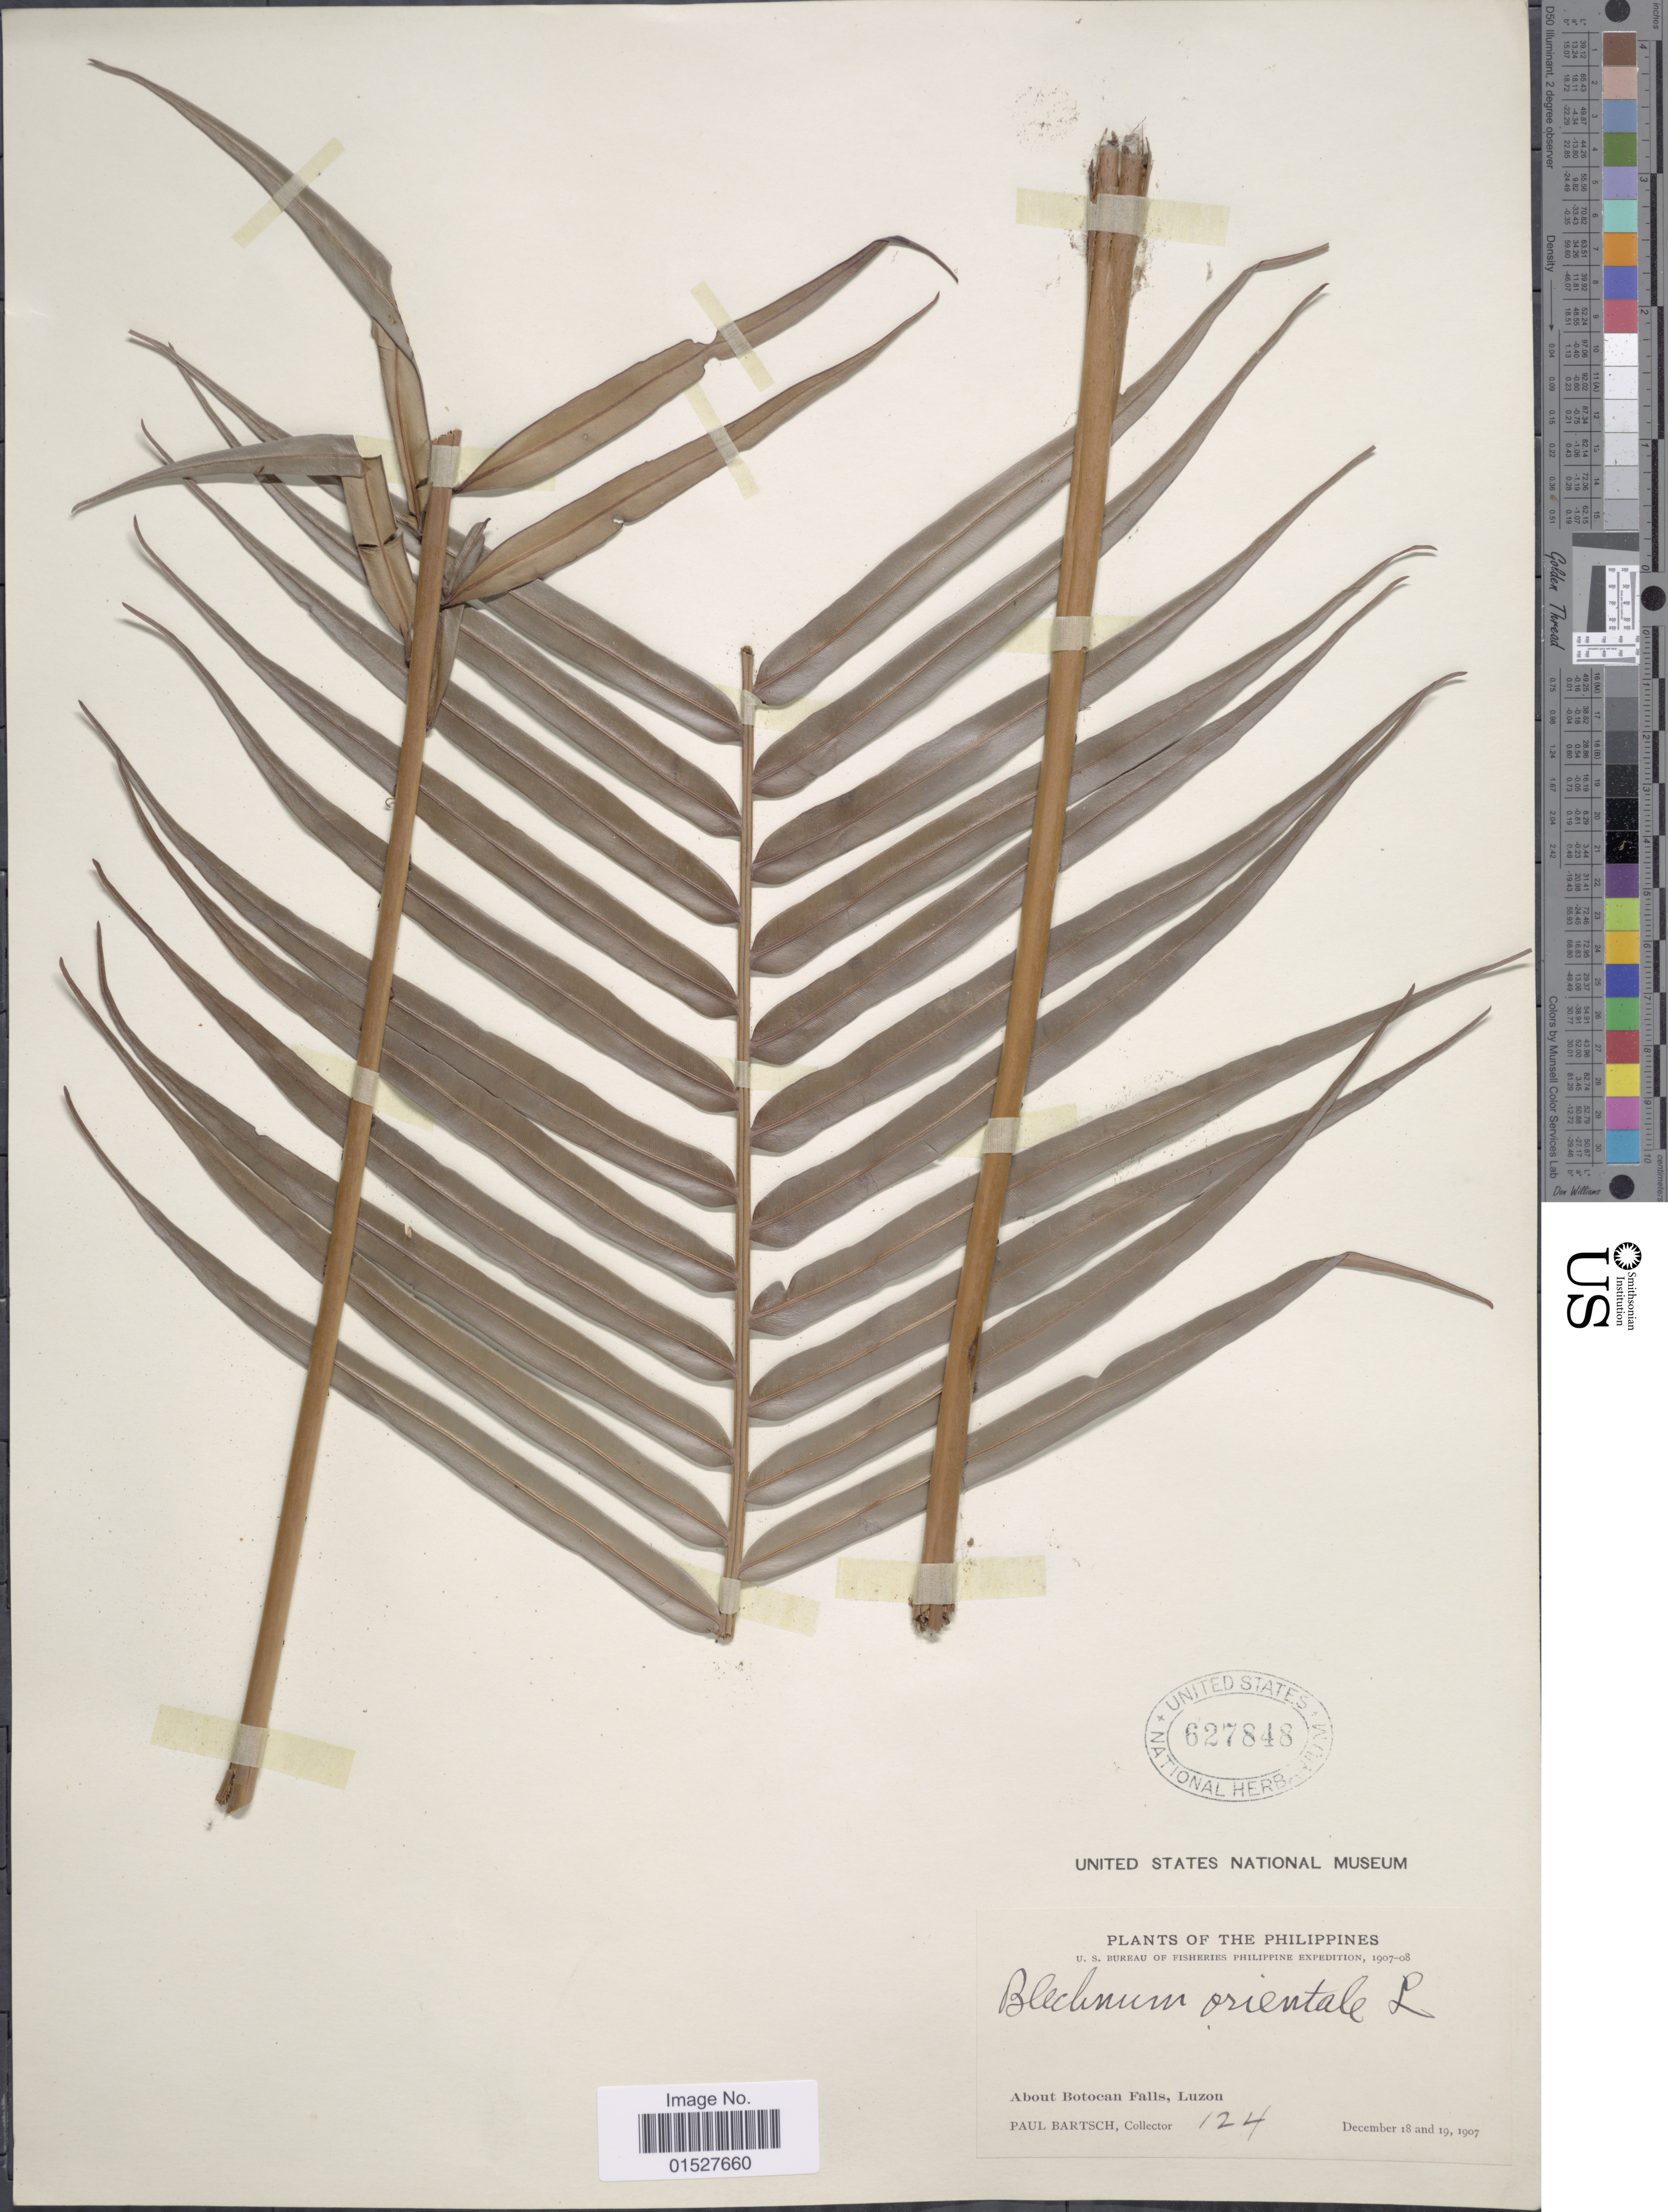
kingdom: Plantae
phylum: Tracheophyta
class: Polypodiopsida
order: Polypodiales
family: Blechnaceae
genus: Blechnum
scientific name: Blechnum orientale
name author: L.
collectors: P. Bartsch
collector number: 124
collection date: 1907-12-18/1907-12-19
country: Philippines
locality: About Botocan Falls, Luzon.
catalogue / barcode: US 627848